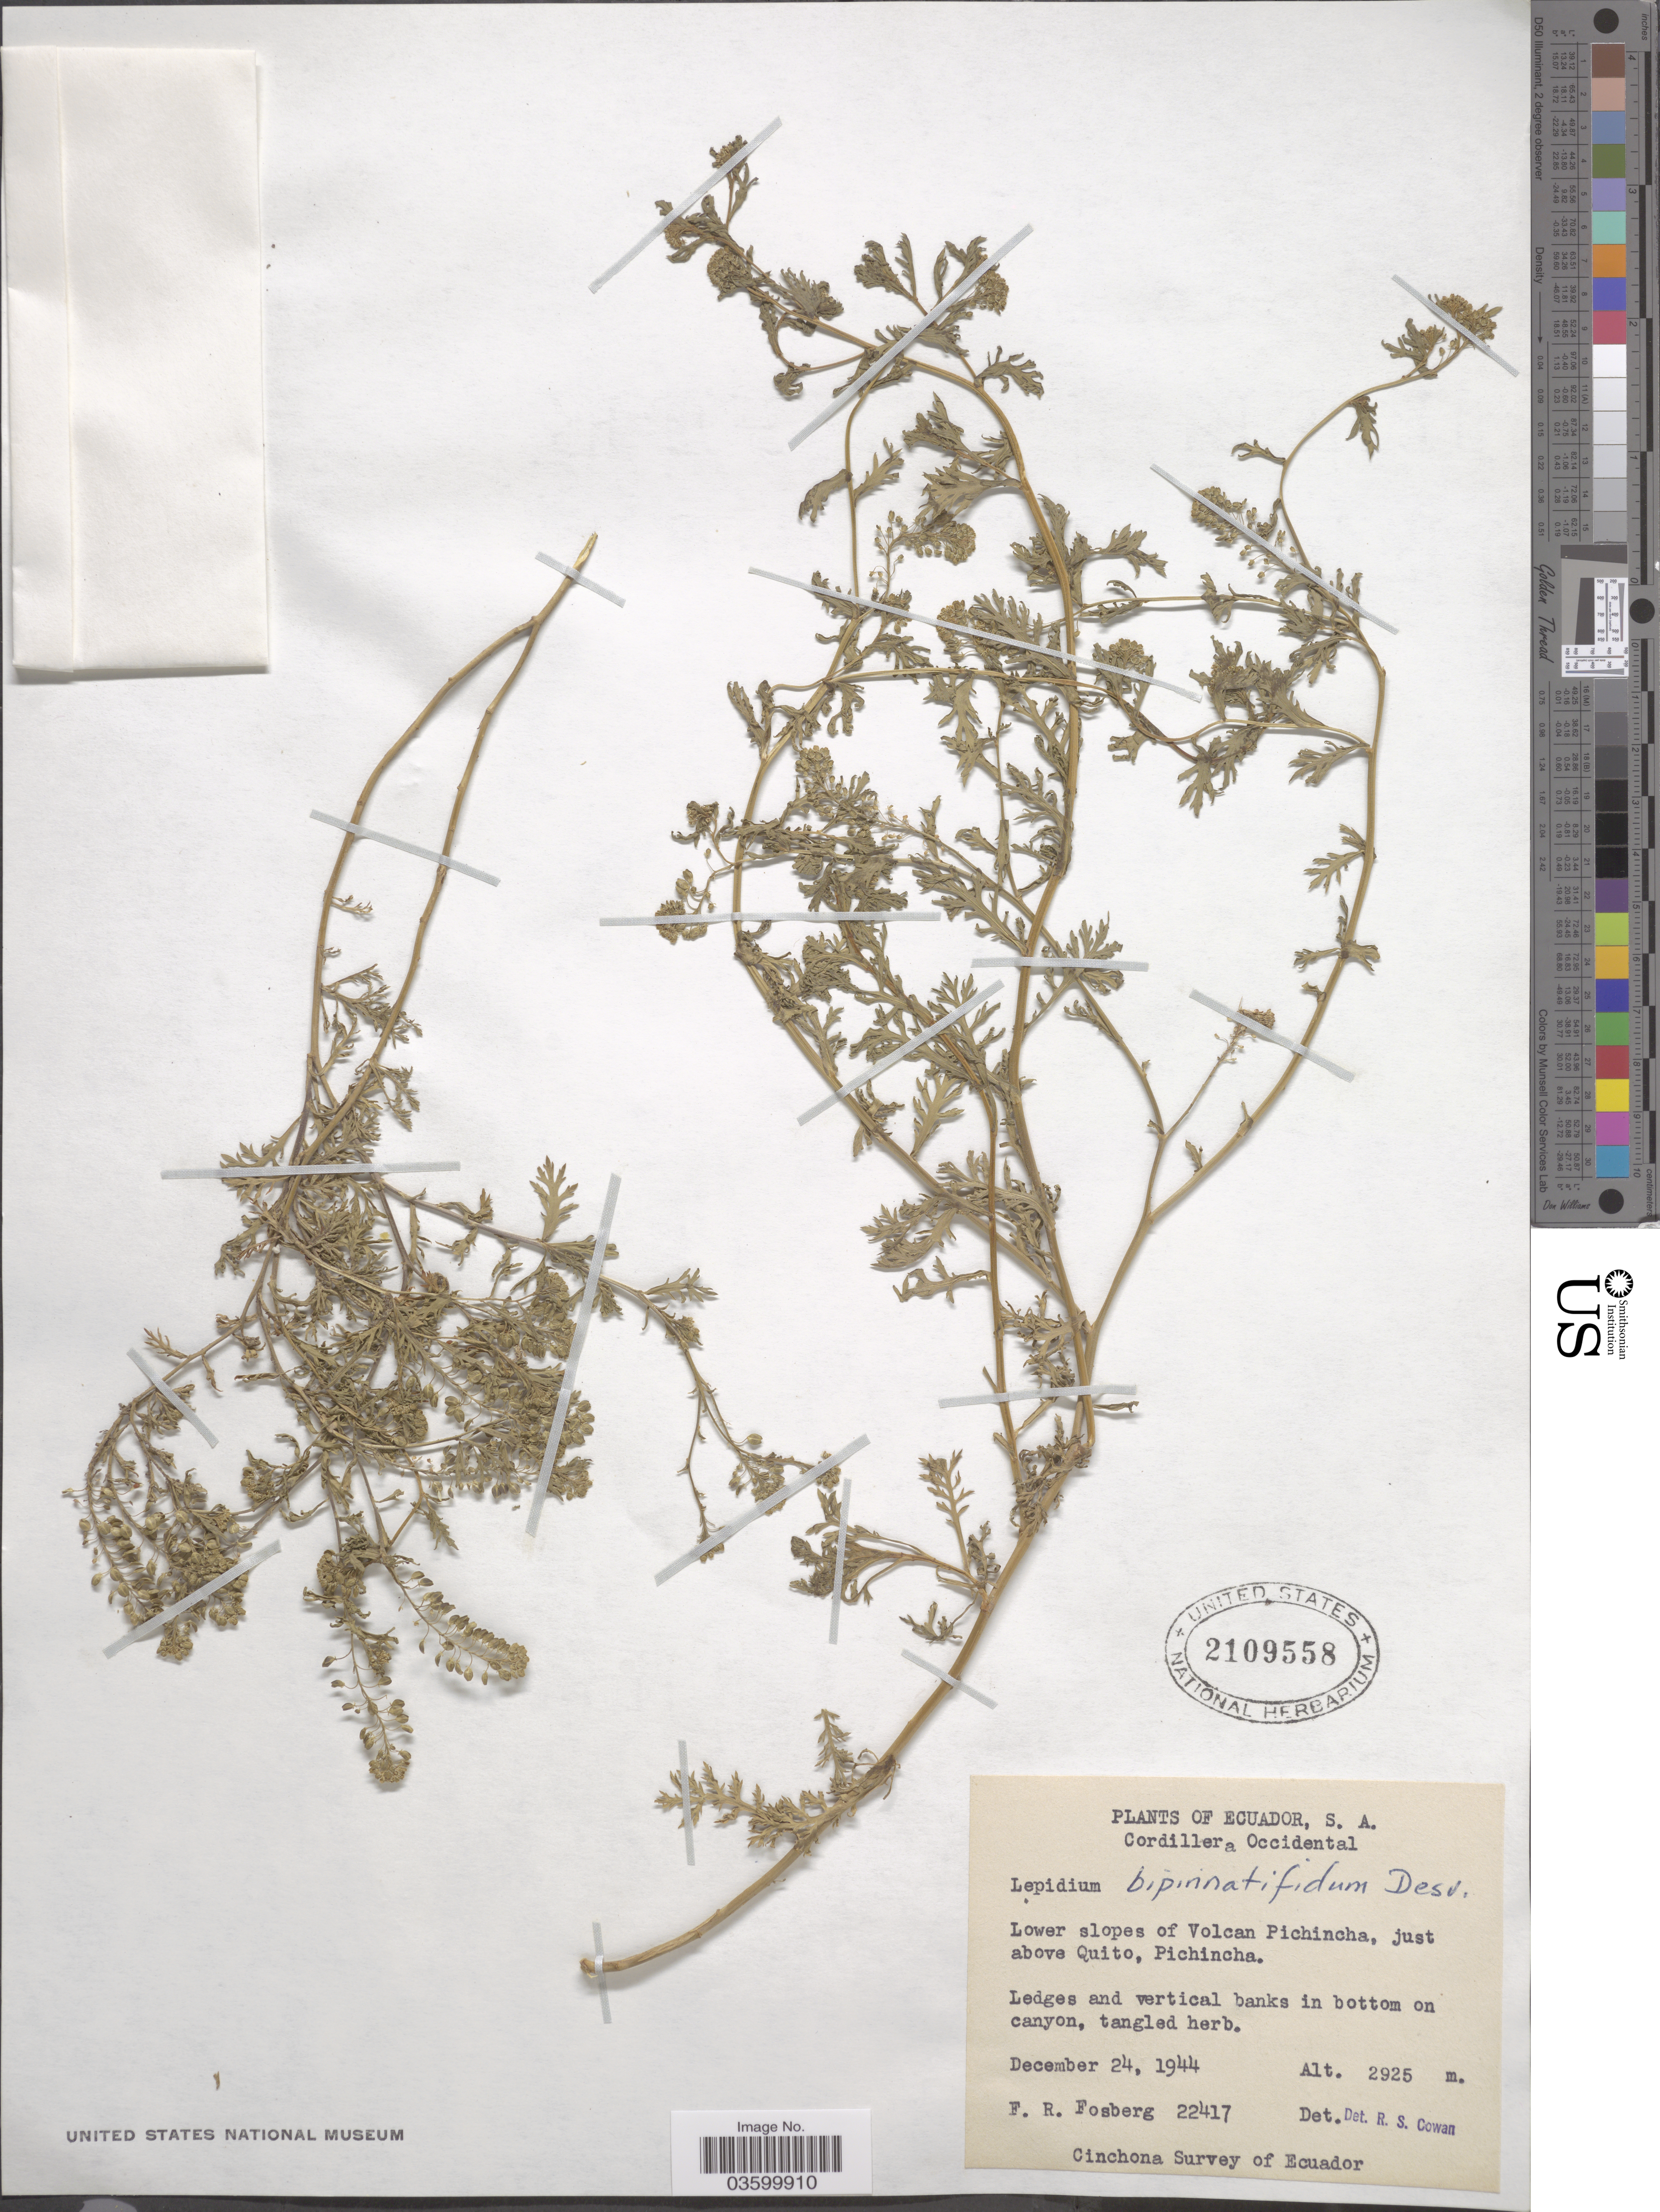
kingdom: Plantae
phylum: Tracheophyta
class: Magnoliopsida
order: Brassicales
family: Brassicaceae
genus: Lepidium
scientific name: Lepidium bipinnatifidum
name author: Desv.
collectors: F. R. Fosberg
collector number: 22417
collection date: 1944-12-24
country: Ecuador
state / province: Pichincha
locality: Cordillera Occidental. Lower slopes of Volcan Pichincha, just above Quito.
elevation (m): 2925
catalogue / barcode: US 2109558